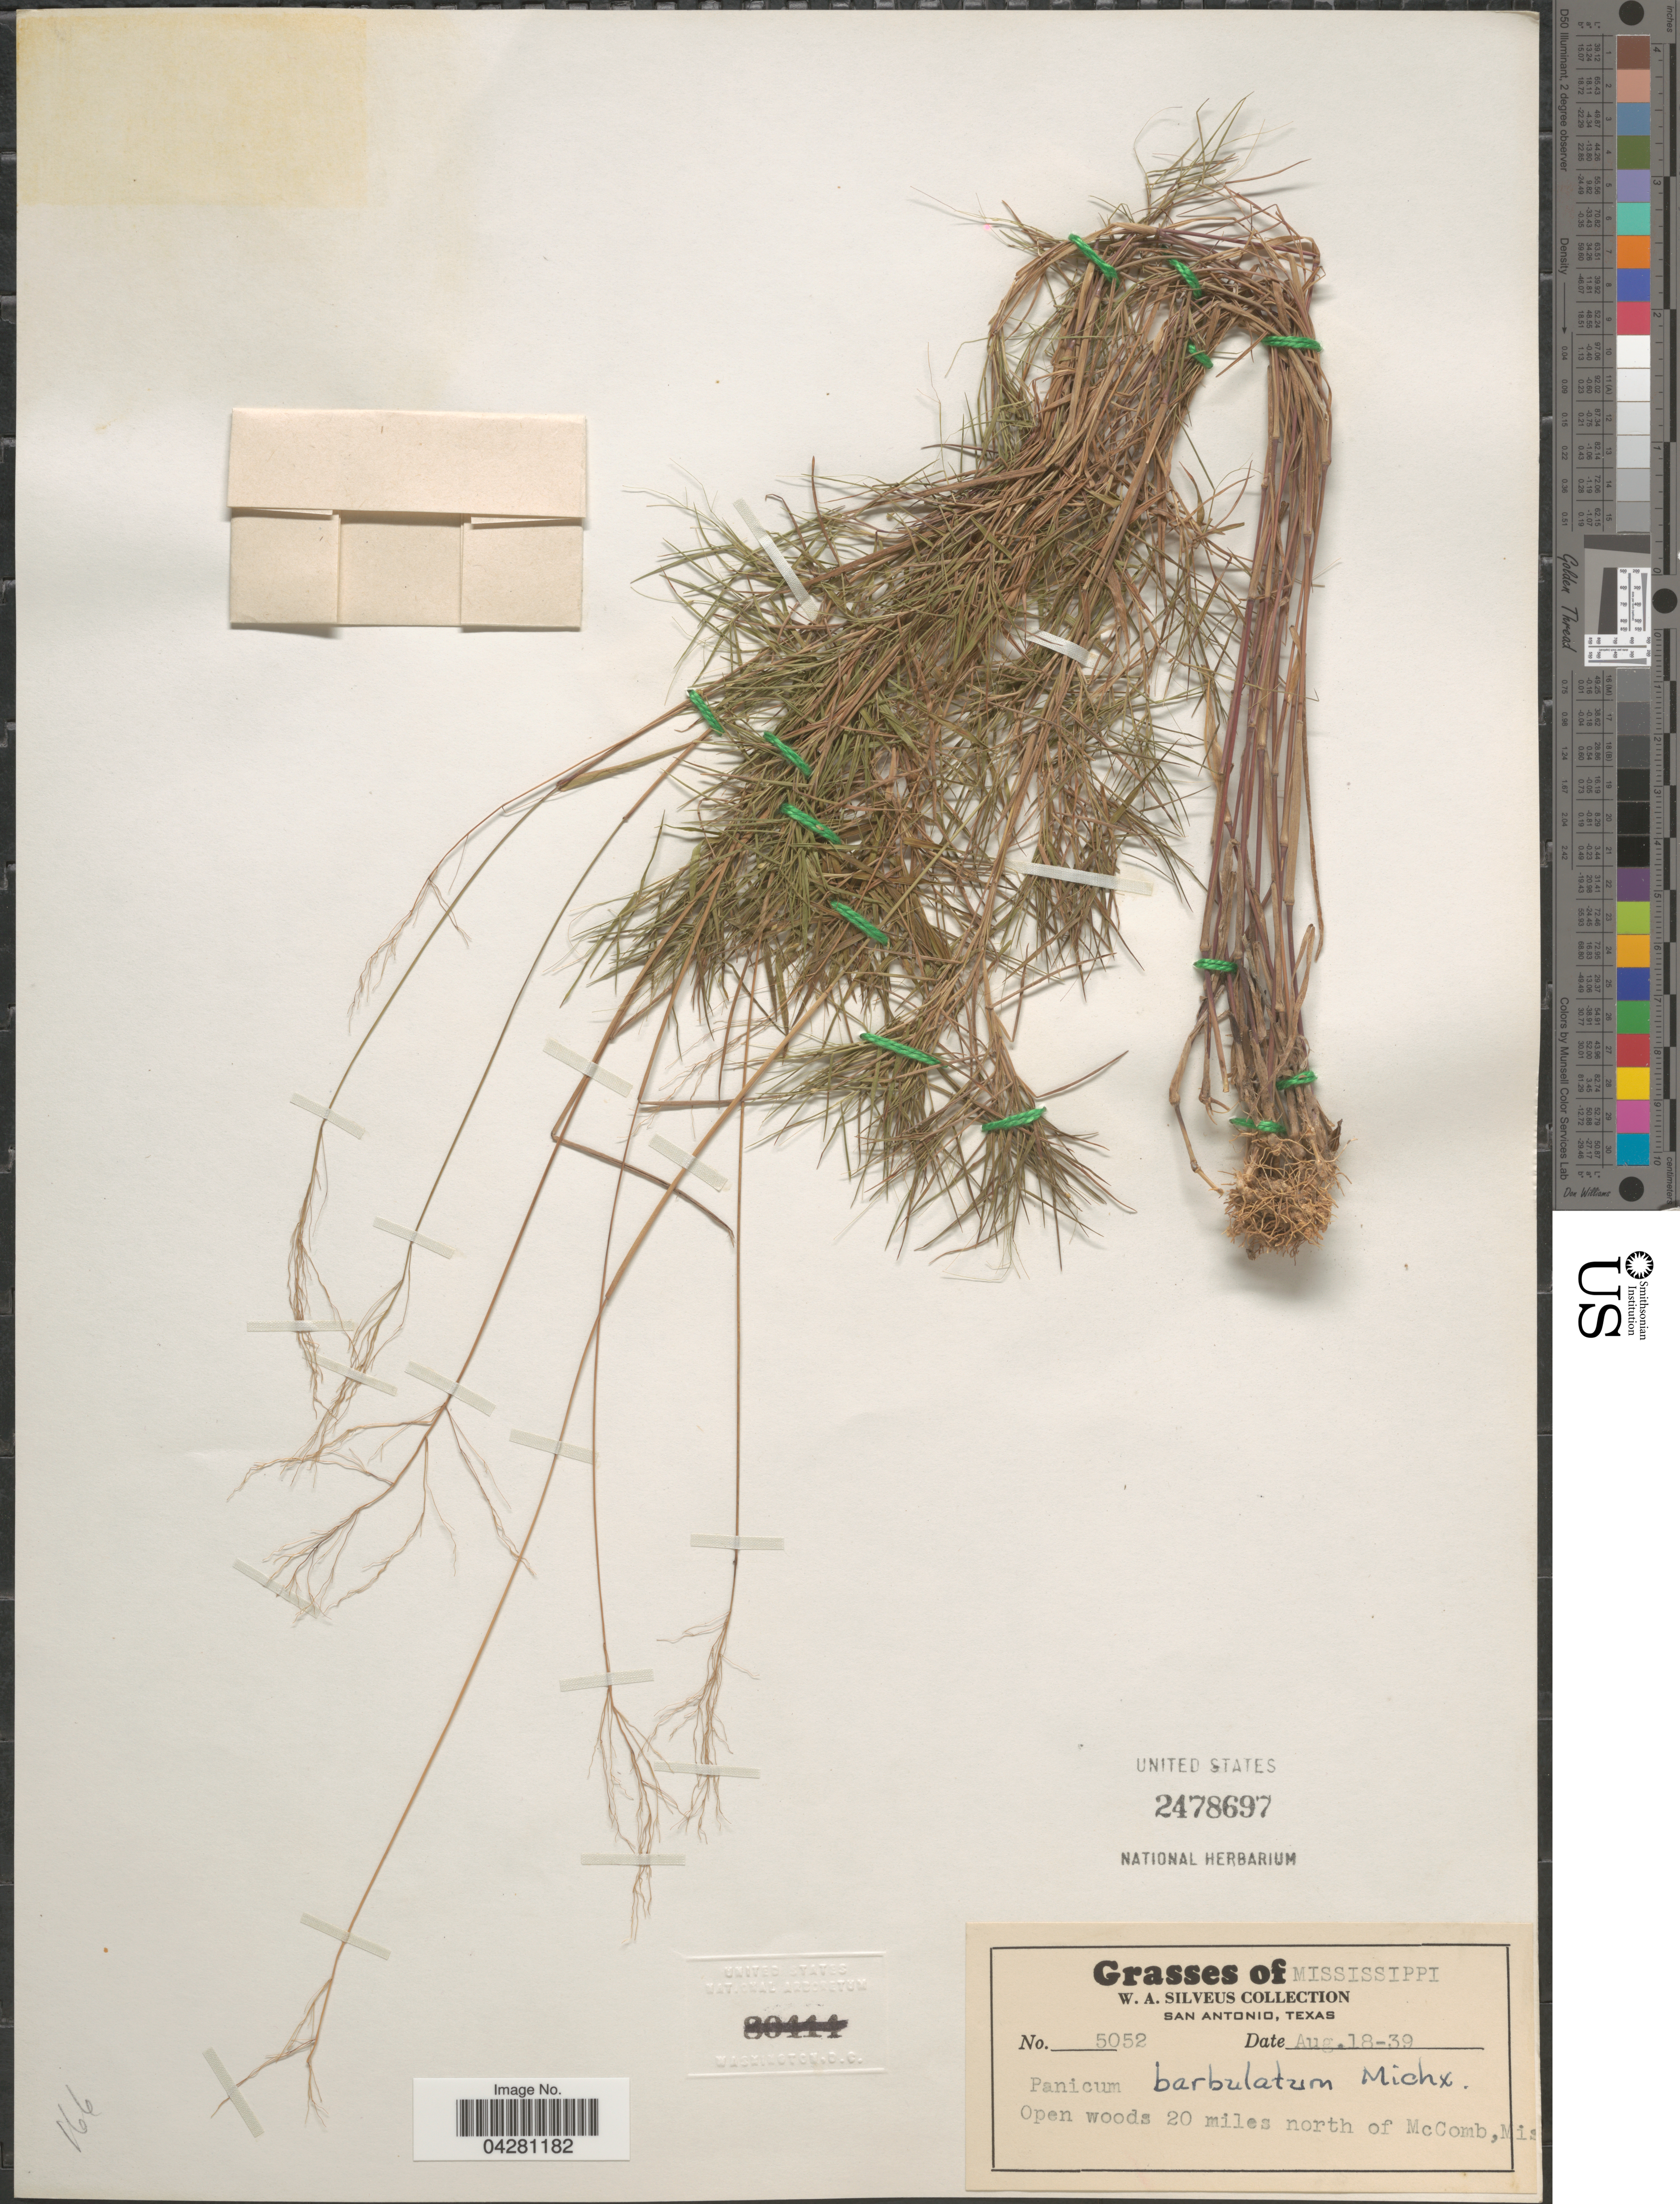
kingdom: Plantae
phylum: Tracheophyta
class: Liliopsida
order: Poales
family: Poaceae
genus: Dichanthelium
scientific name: Dichanthelium dichotomum var. dichotomum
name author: (L.) Gould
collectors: W. Silveus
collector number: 5052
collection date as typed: Transcribed d/m/y: 18/8/39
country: United States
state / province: Mississippi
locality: Open woods 20 miles north of McComb.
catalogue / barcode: US 2478697